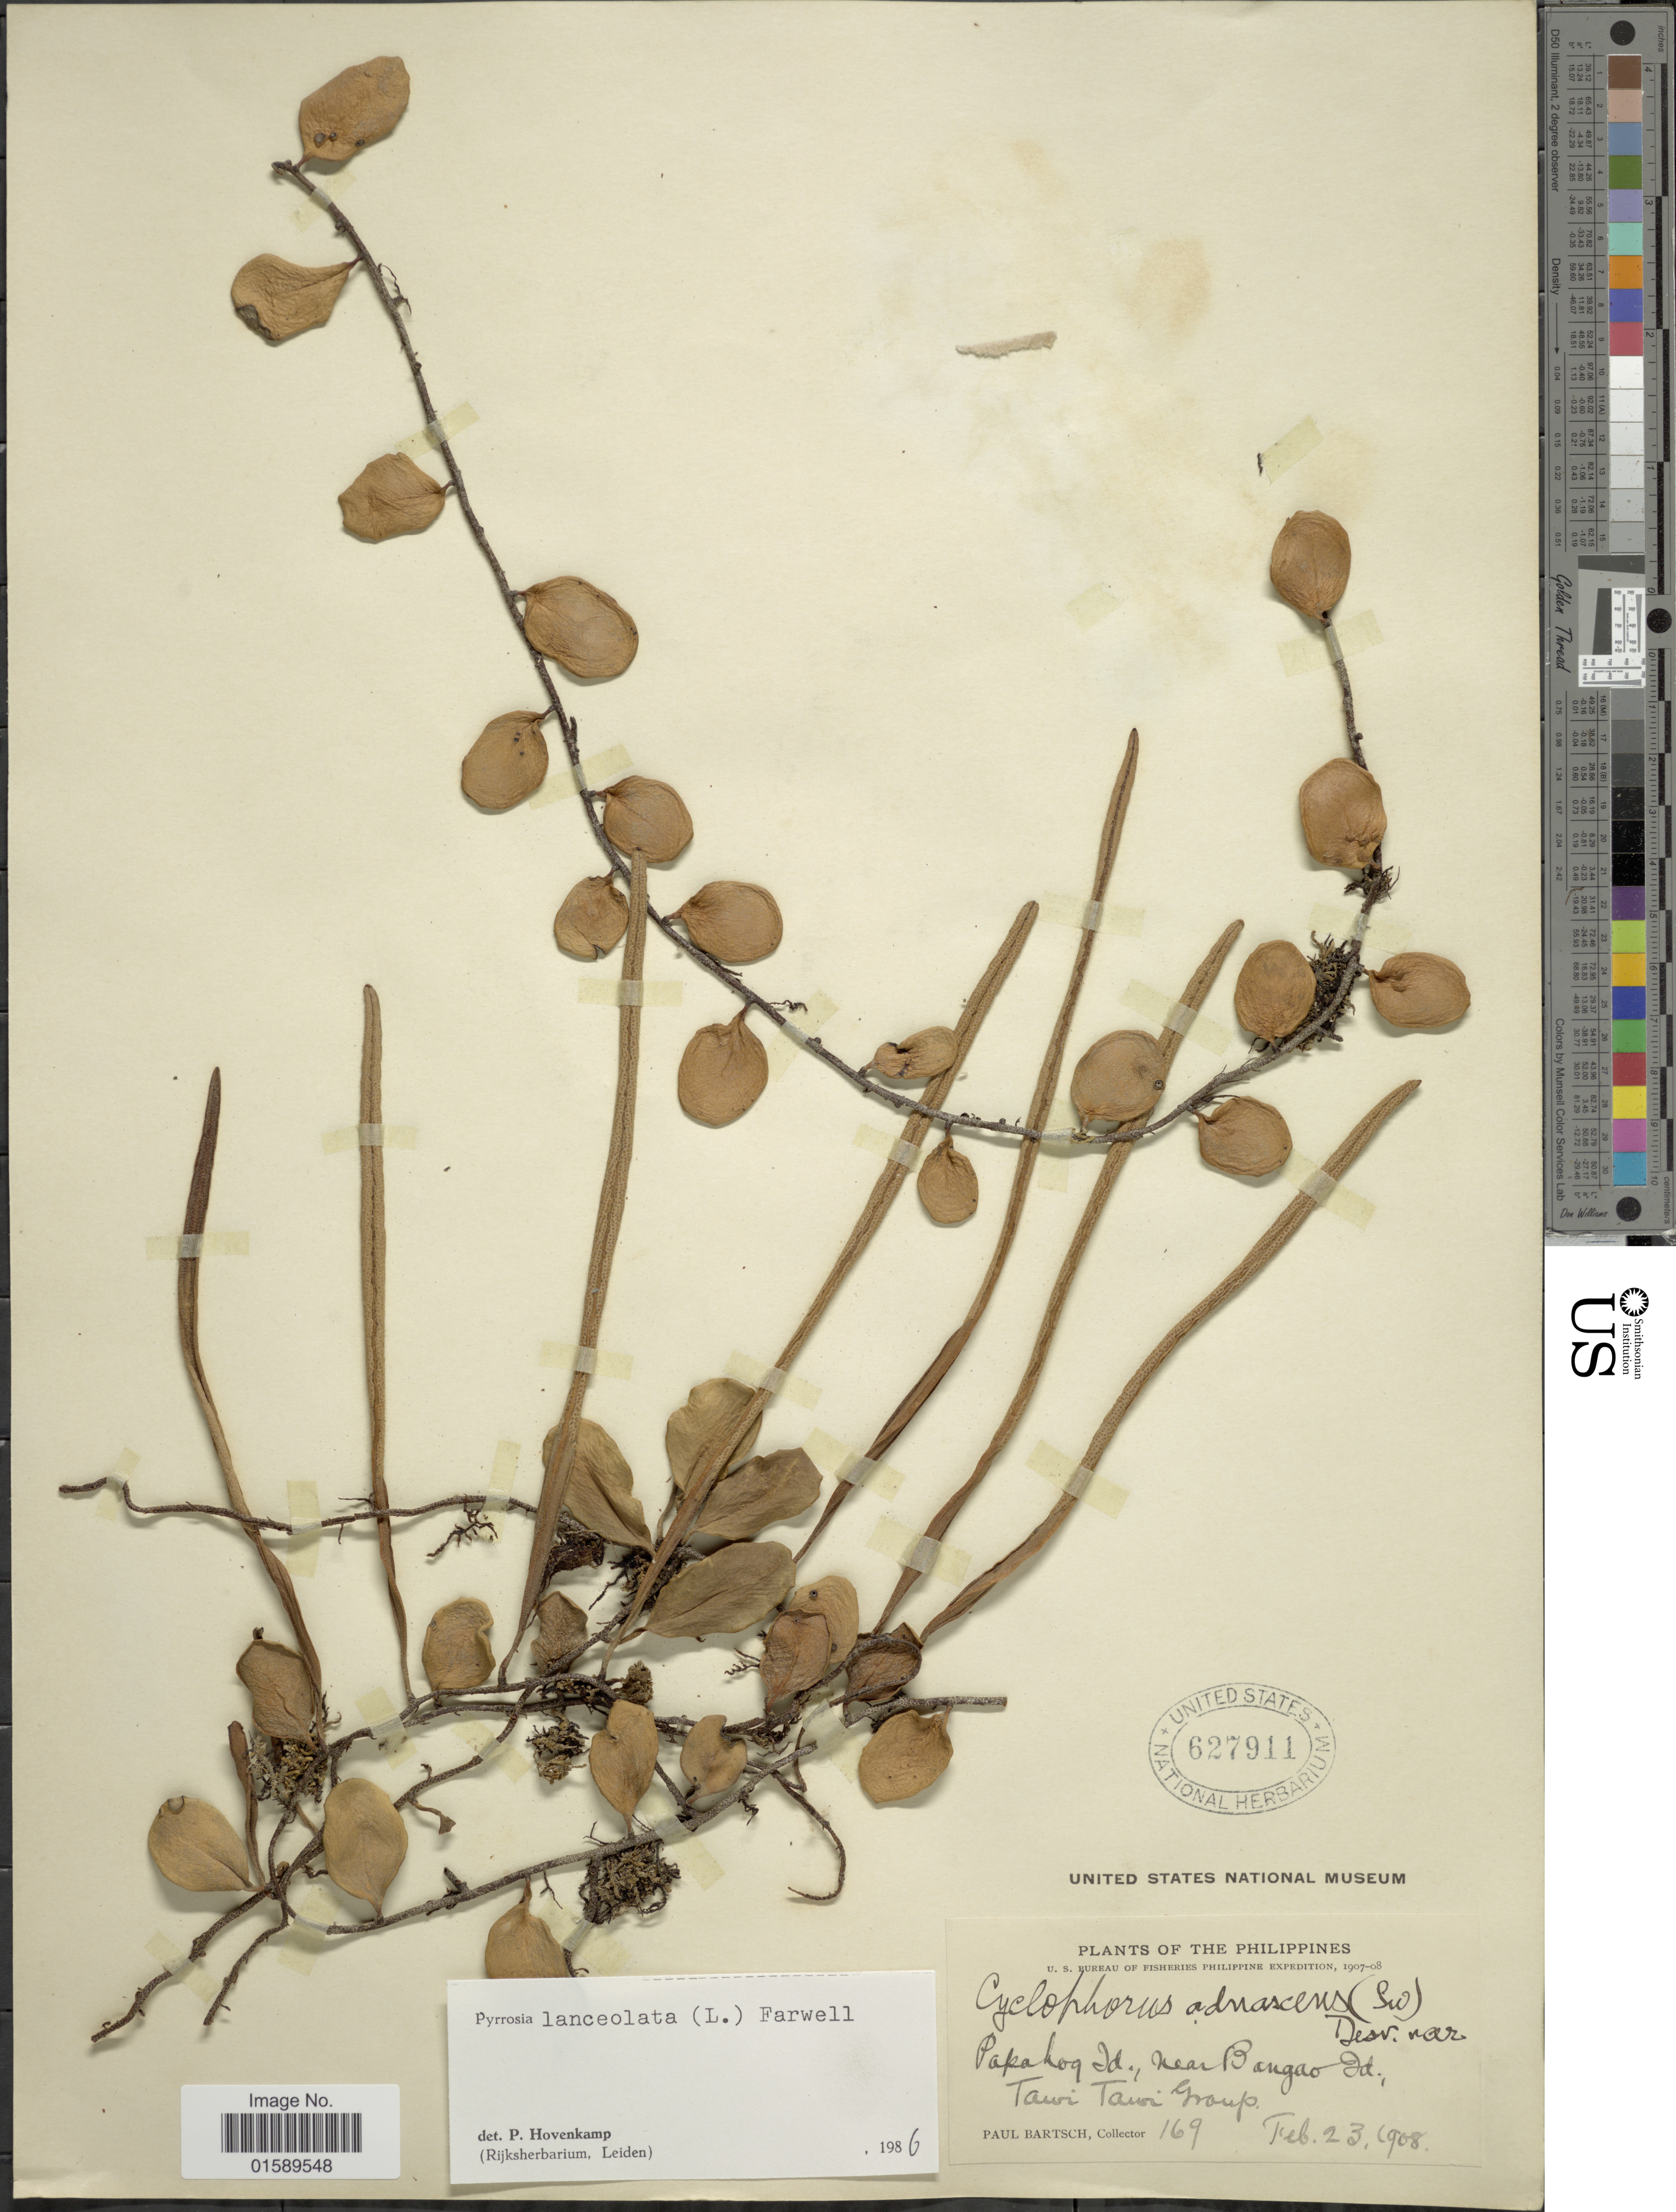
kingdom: Plantae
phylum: Tracheophyta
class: Polypodiopsida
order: Polypodiales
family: Polypodiaceae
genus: Pyrrosia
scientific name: Pyrrosia lanceolata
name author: (L.) Farw.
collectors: P. Bartsch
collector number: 169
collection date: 1908-02-23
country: Philippines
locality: Pakakog Id., near Bangao Id. Tawi Tawi Group.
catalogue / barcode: US 627911